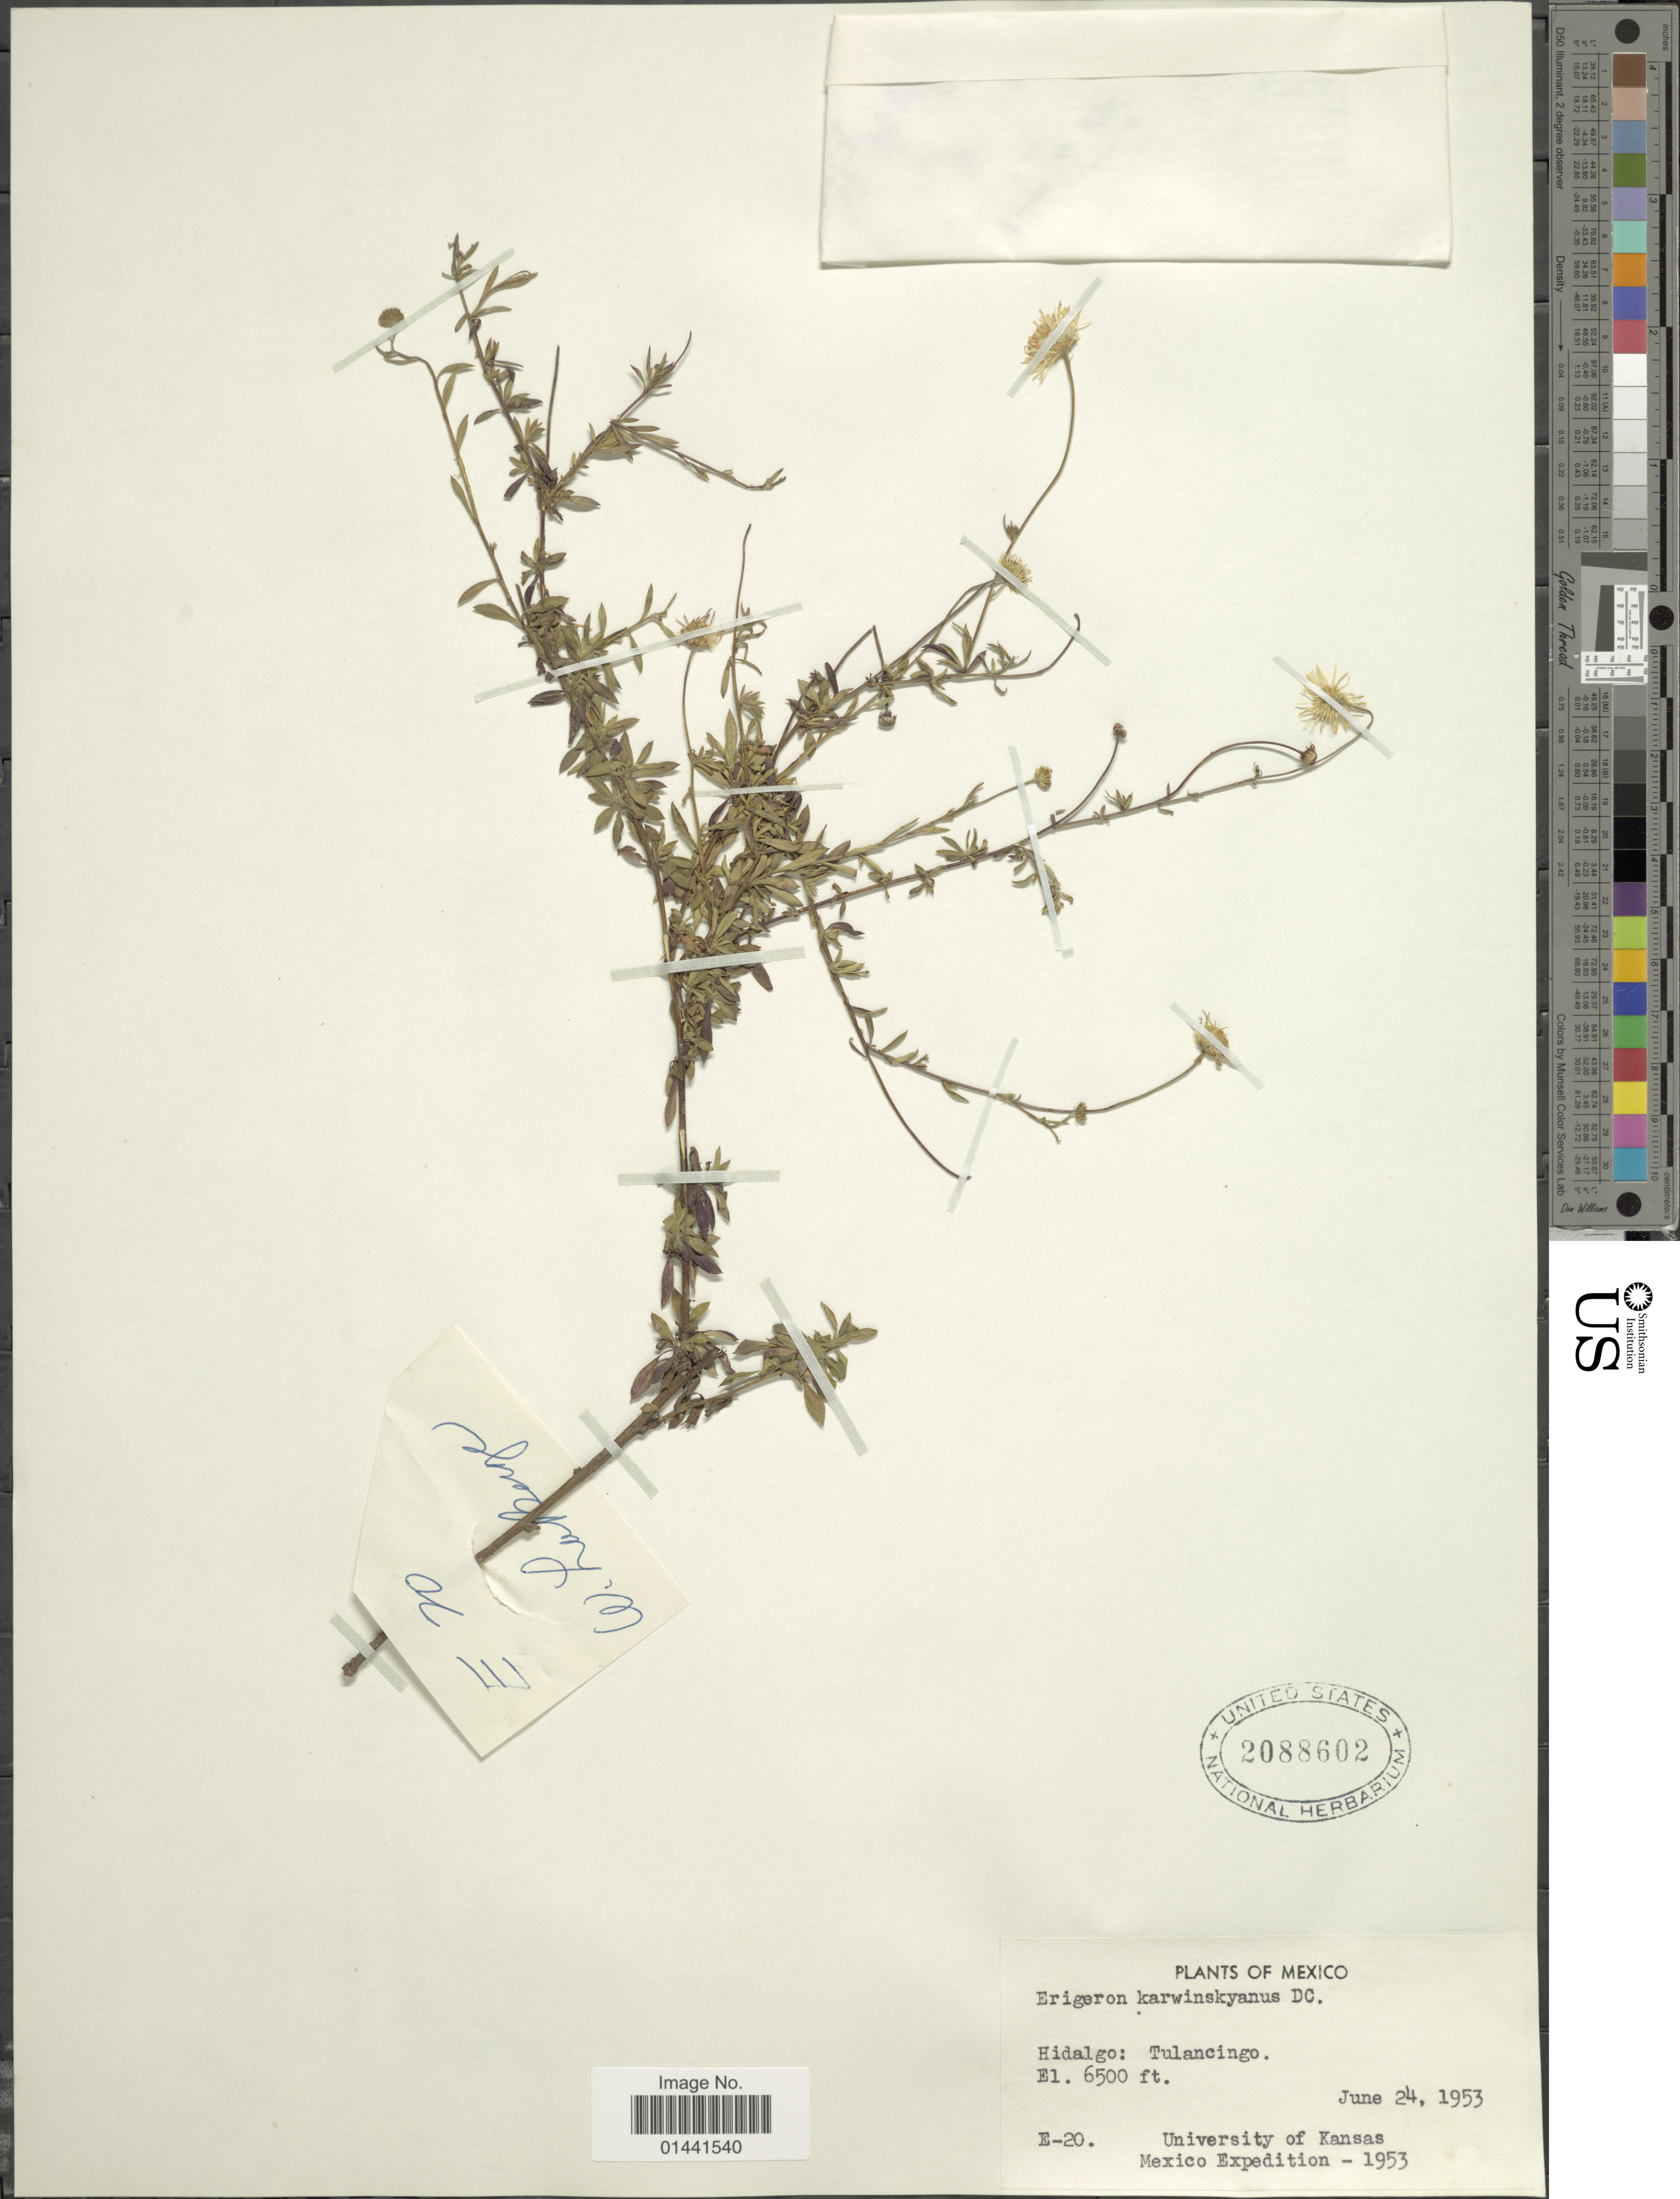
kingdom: Plantae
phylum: Tracheophyta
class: Magnoliopsida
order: Asterales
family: Asteraceae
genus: Erigeron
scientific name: Erigeron karvinskianus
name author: DC.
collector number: E-20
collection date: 1953-06-24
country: Mexico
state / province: Hidalgo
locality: Tulancingo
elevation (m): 1981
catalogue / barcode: US 2088602